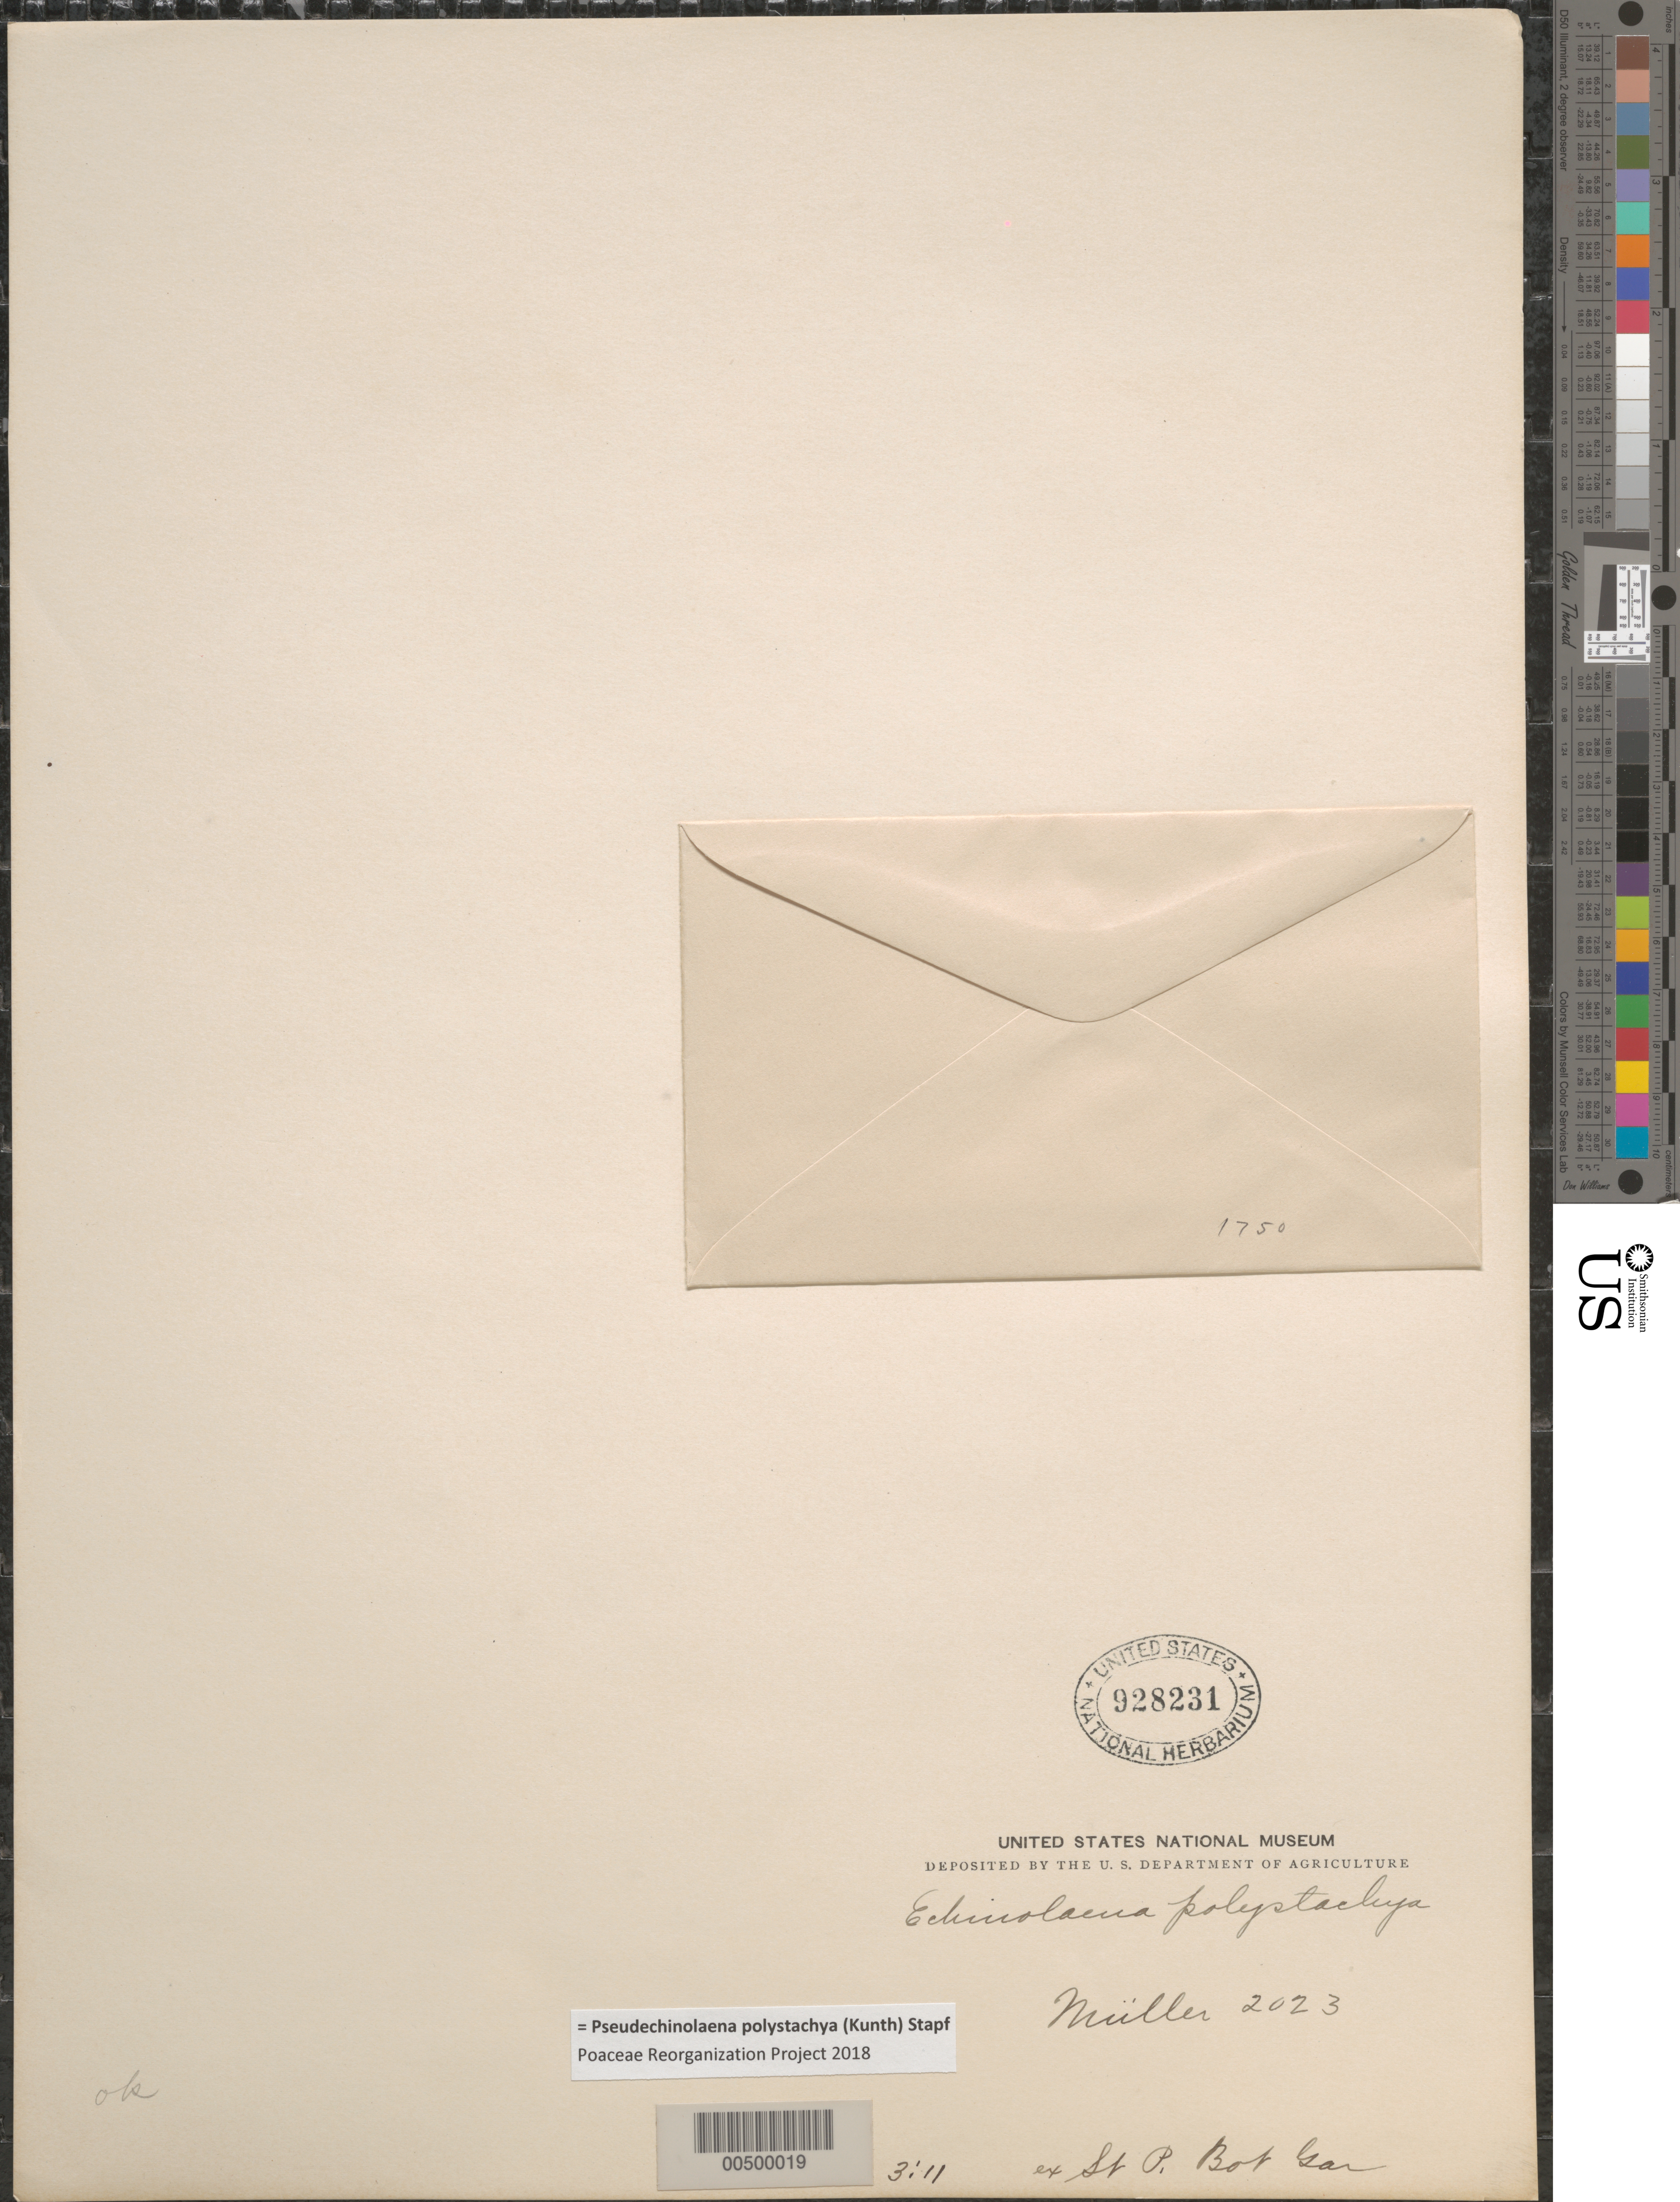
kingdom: Plantae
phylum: Tracheophyta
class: Liliopsida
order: Poales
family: Poaceae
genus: Pseudechinolaena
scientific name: Pseudechinolaena polystachya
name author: (Kunth) Stapf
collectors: -. Mller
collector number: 2023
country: Mexico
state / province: Durango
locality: San Ramon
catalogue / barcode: US 928231